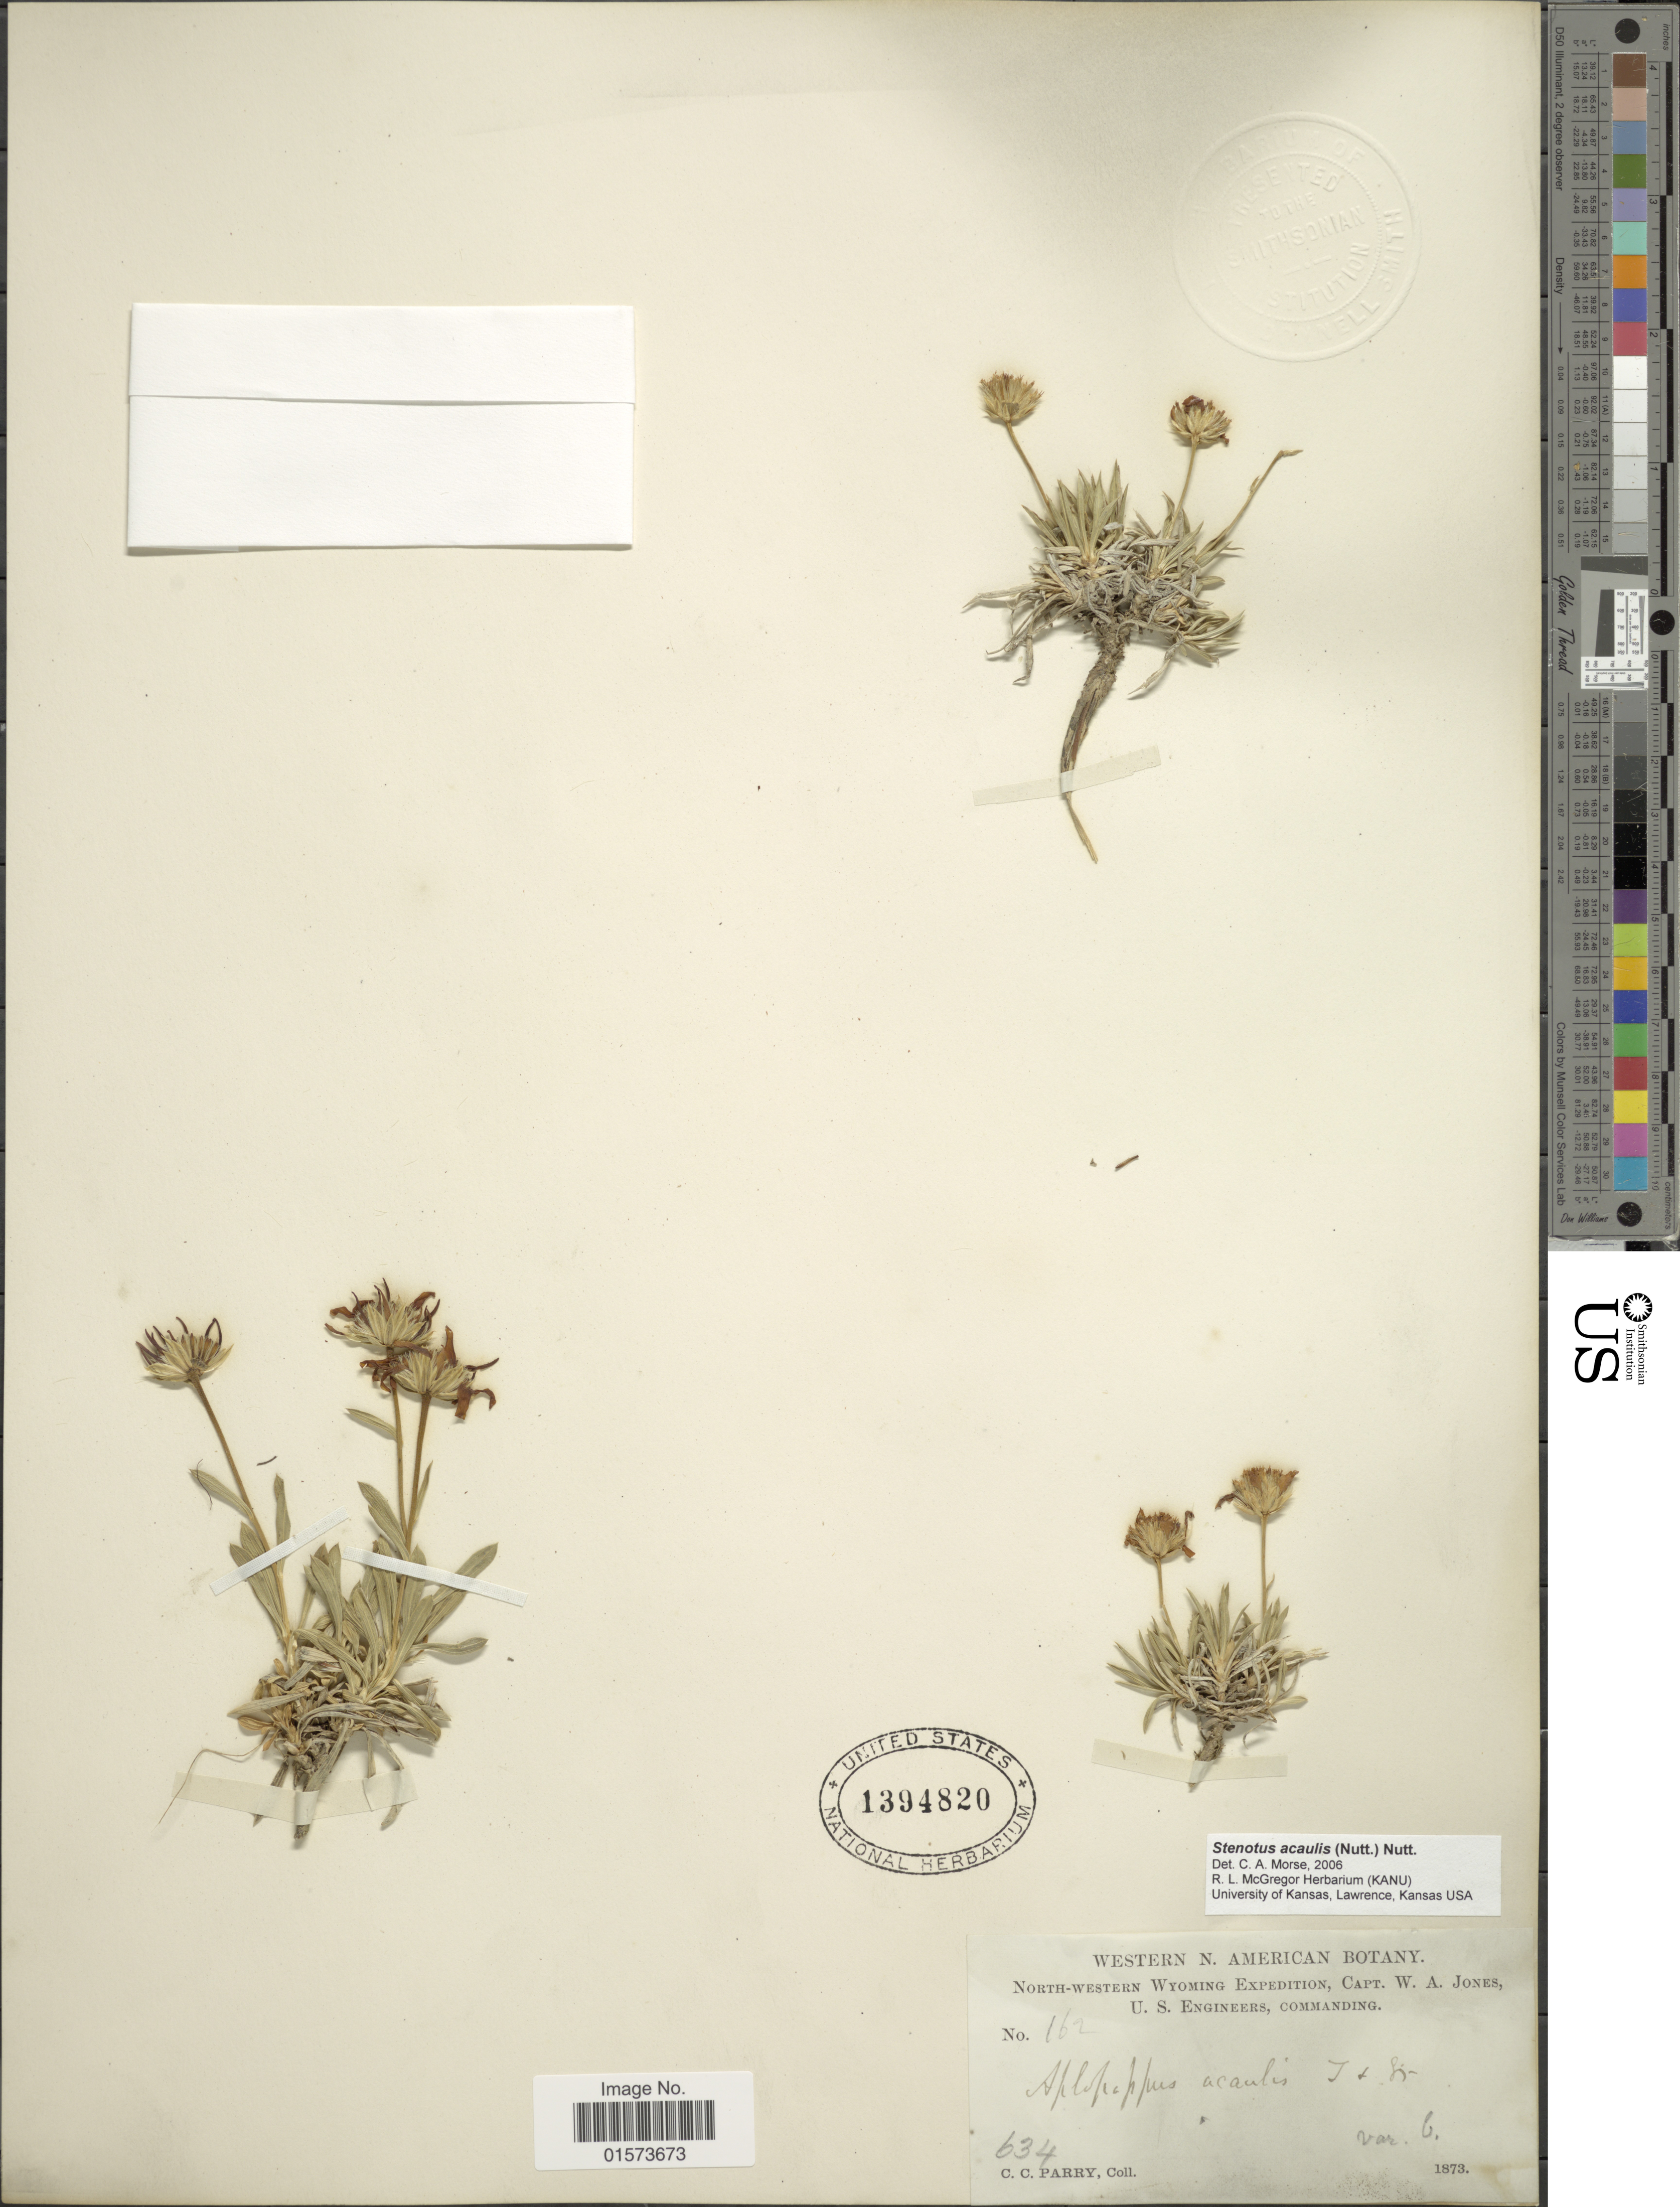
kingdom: Plantae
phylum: Tracheophyta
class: Magnoliopsida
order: Asterales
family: Asteraceae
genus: Stenotus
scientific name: Stenotus acaulis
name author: (Nutt.) Nutt.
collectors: C. C. Parry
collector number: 634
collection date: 1873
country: United States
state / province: Wyoming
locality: North-western Wymoing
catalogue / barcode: US 1394820